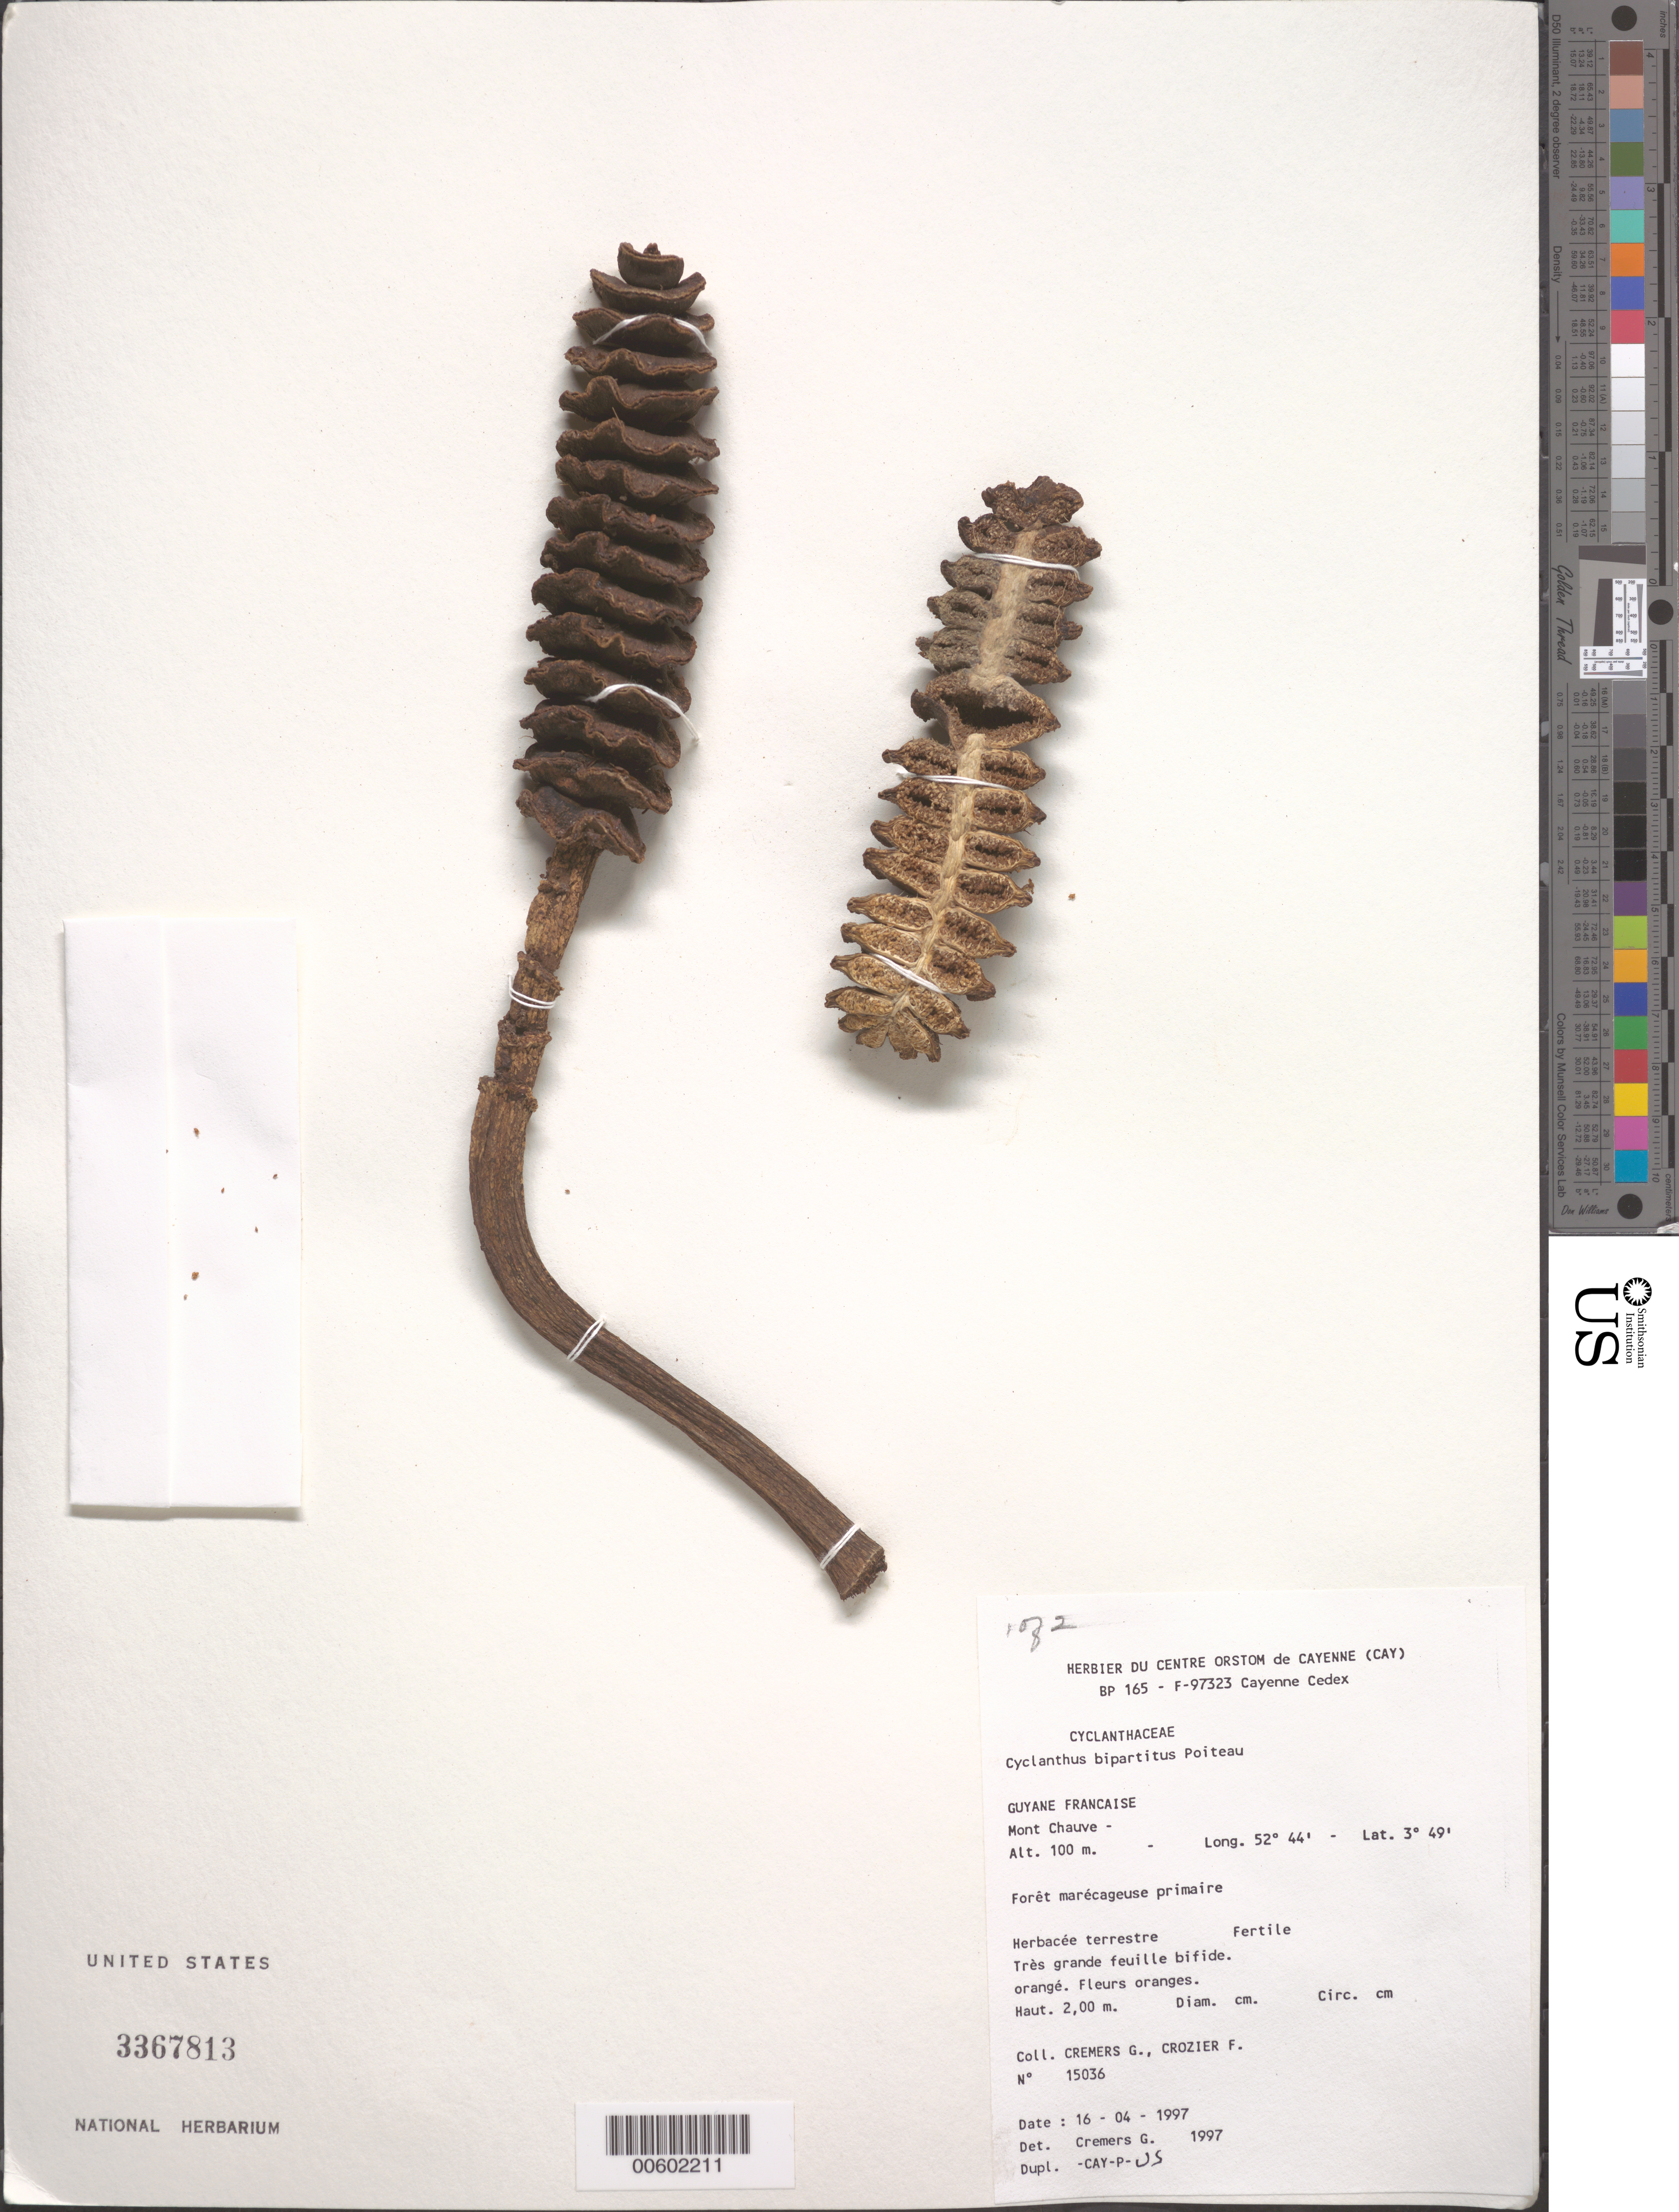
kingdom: Plantae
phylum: Tracheophyta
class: Liliopsida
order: Pandanales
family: Cyclanthaceae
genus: Cyclanthus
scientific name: Cyclanthus bipartitus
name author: Poit. ex A. Rich.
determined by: Cremers, Georges A.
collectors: G. Cremers & F. Crozier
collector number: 15036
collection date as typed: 16-Apr-97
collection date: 1997-04-16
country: French Guiana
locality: Mont Chauve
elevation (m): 100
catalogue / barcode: US 3367813